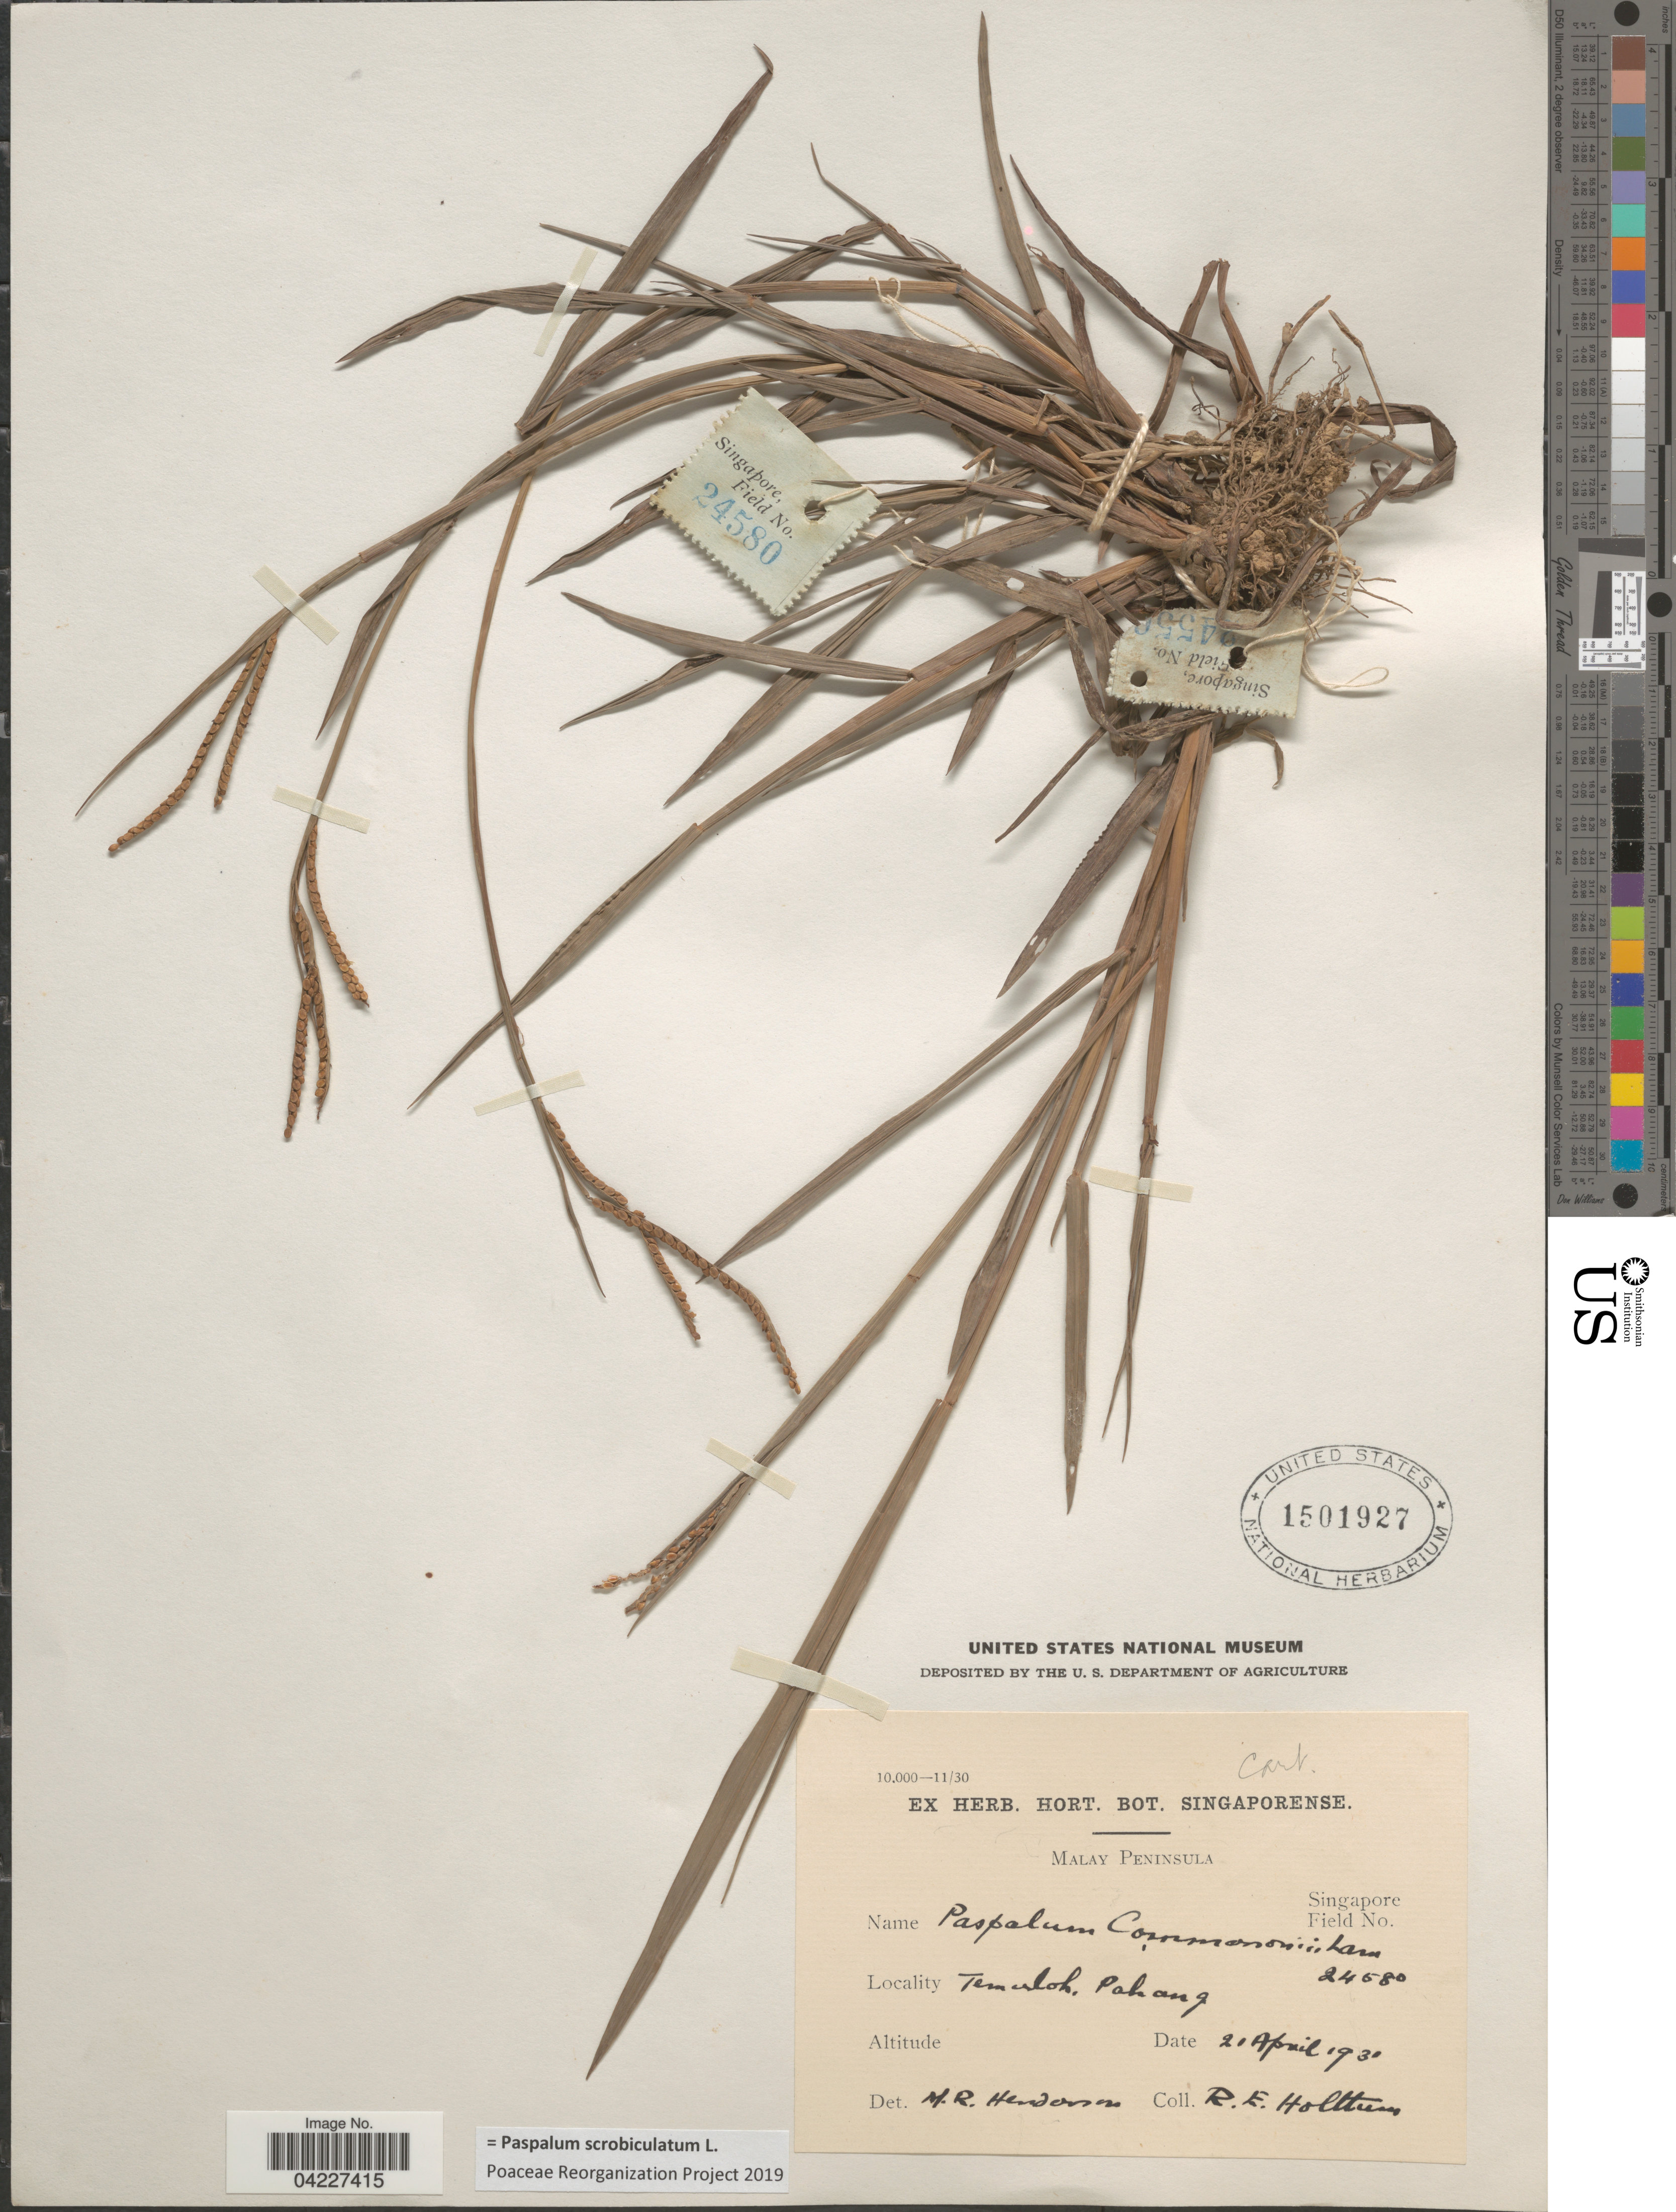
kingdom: Plantae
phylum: Tracheophyta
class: Liliopsida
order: Poales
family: Poaceae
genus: Paspalum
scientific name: Paspalum scrobiculatum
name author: L.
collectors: R. E. Holttum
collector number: Singapore Field 24580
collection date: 1931-04-21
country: Malaysia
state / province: Pahang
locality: Malay Peninsula. Temerloh.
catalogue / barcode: US 1501927